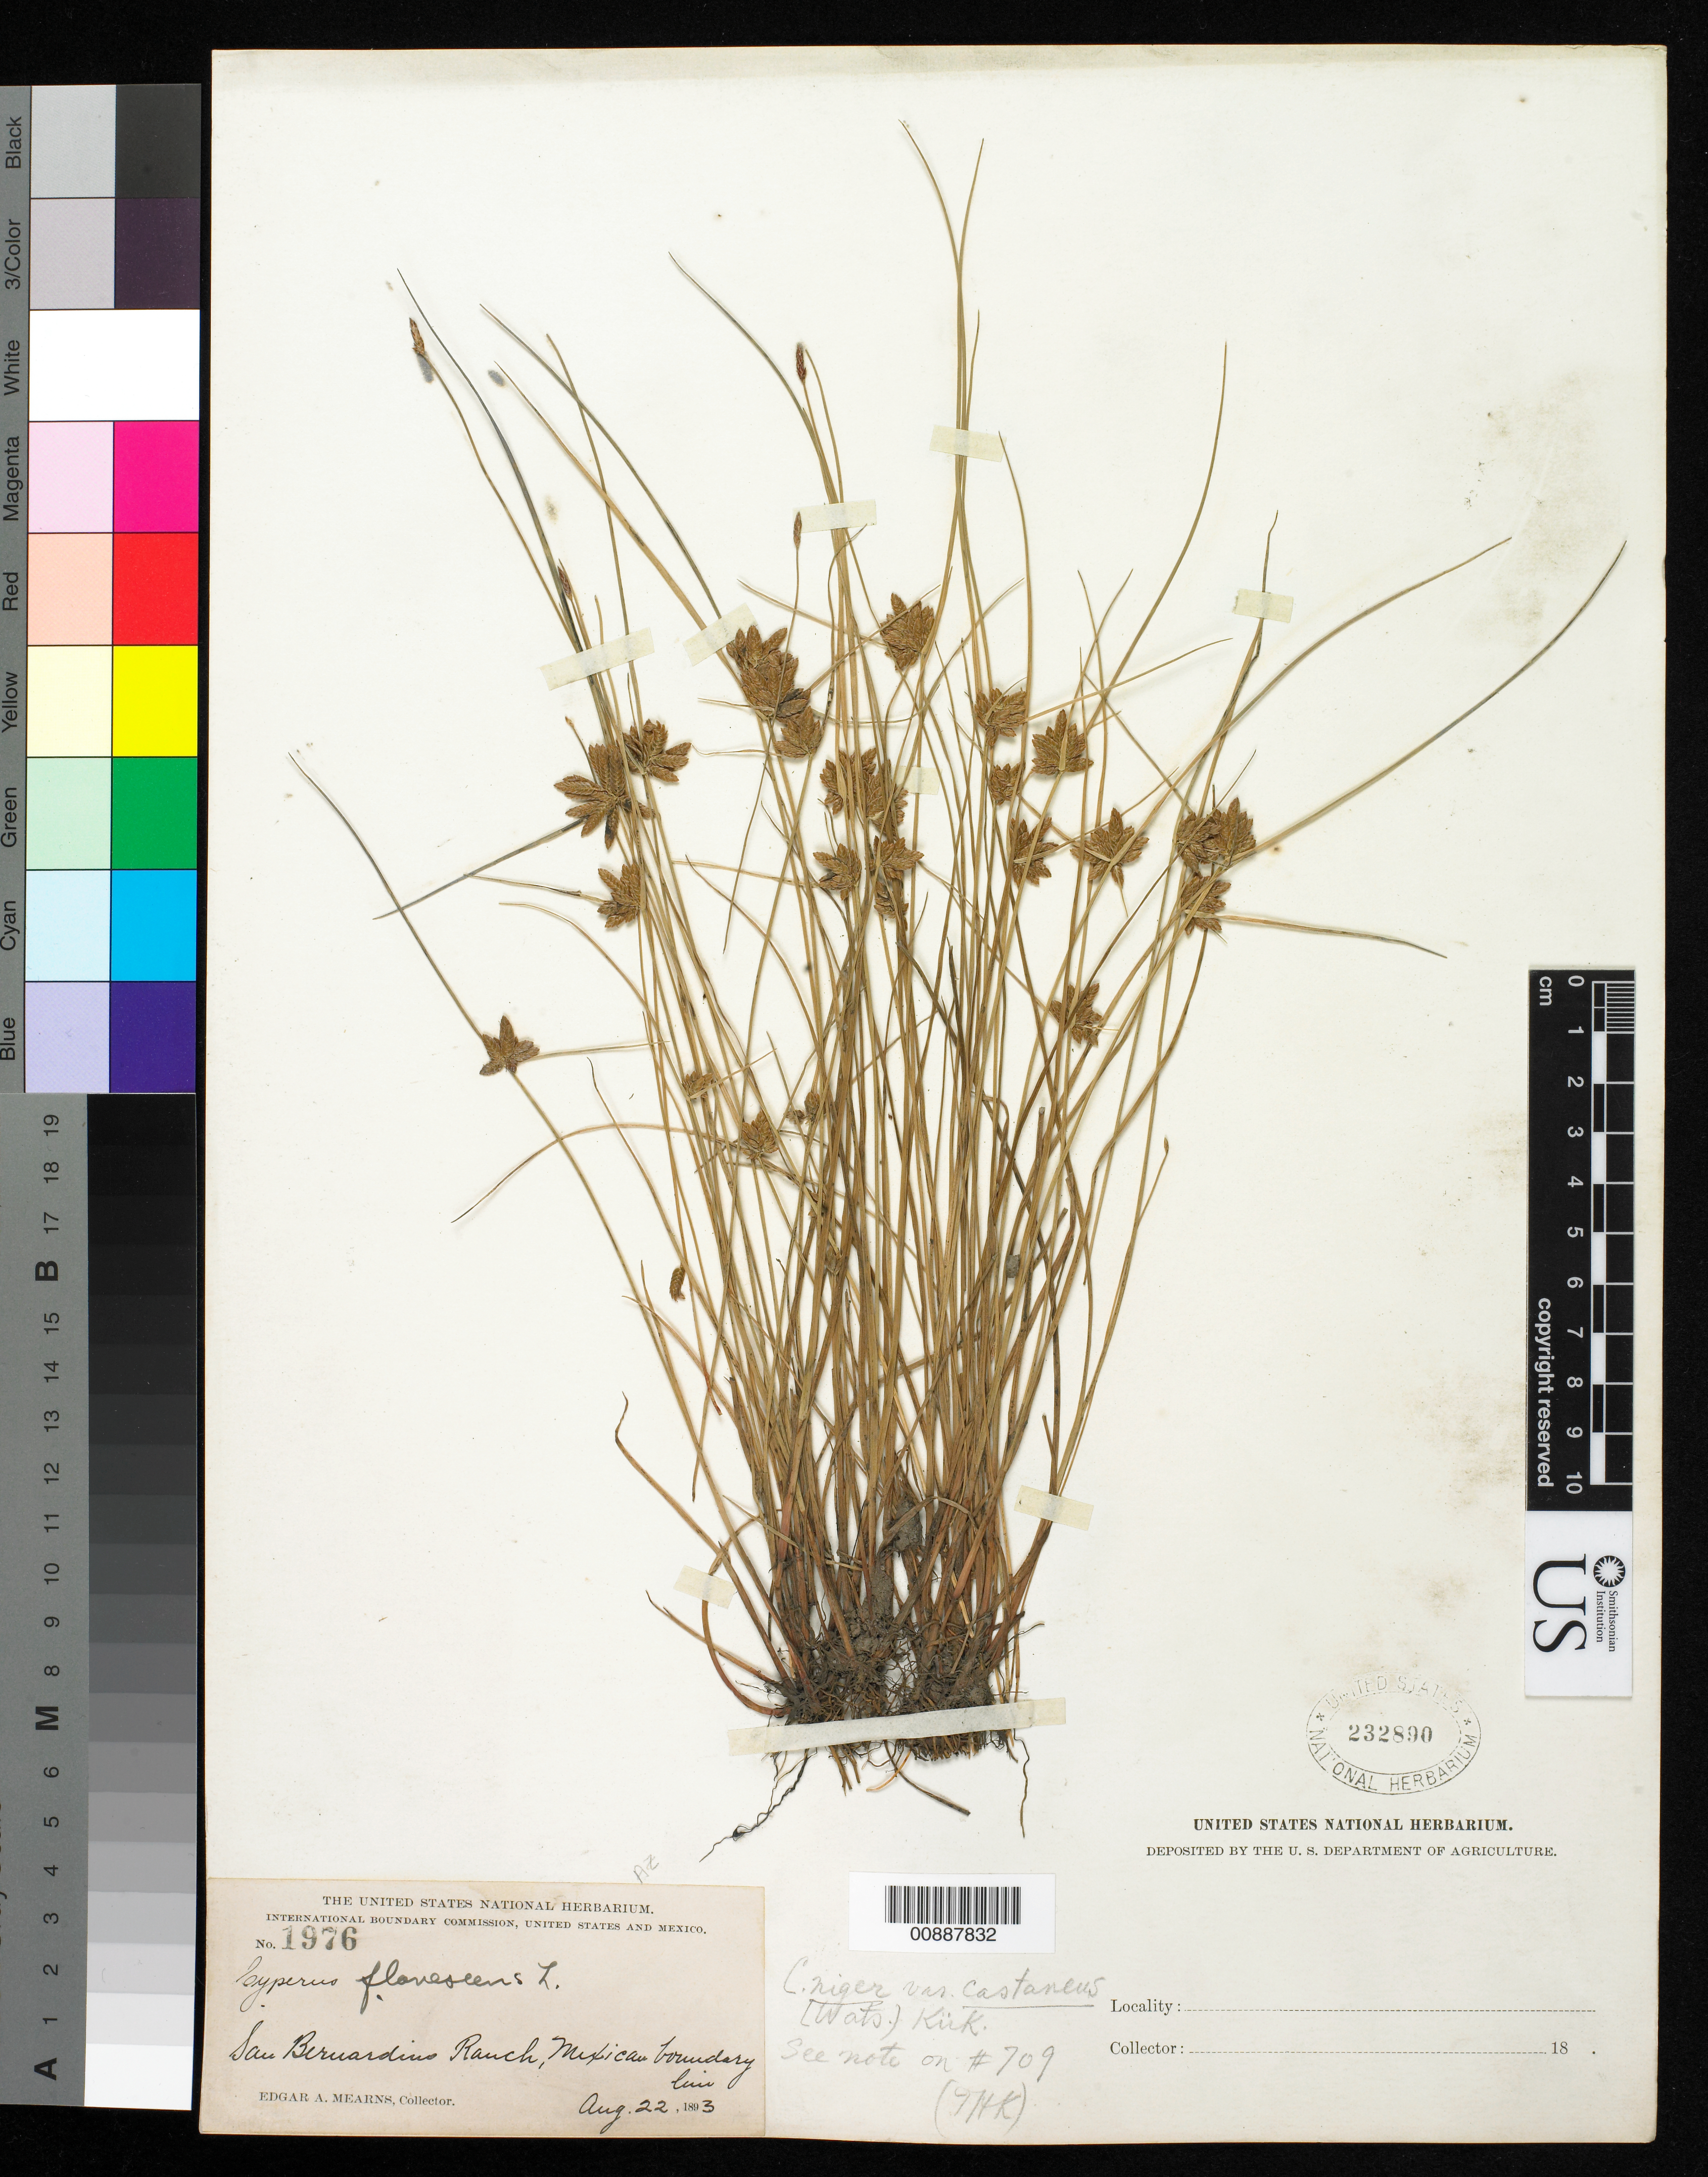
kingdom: Plantae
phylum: Tracheophyta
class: Liliopsida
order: Poales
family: Cyperaceae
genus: Cyperus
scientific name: Cyperus niger var. castaneus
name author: (S. Watson) Kük.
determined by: Kearney, T. H.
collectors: E. A. Mearns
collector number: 1976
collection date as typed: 22 Aug 1893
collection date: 1893-08-22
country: United States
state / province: Arizona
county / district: Cochise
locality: San Bernardino Ranch, Mexican Boundary Line.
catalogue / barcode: US 232890